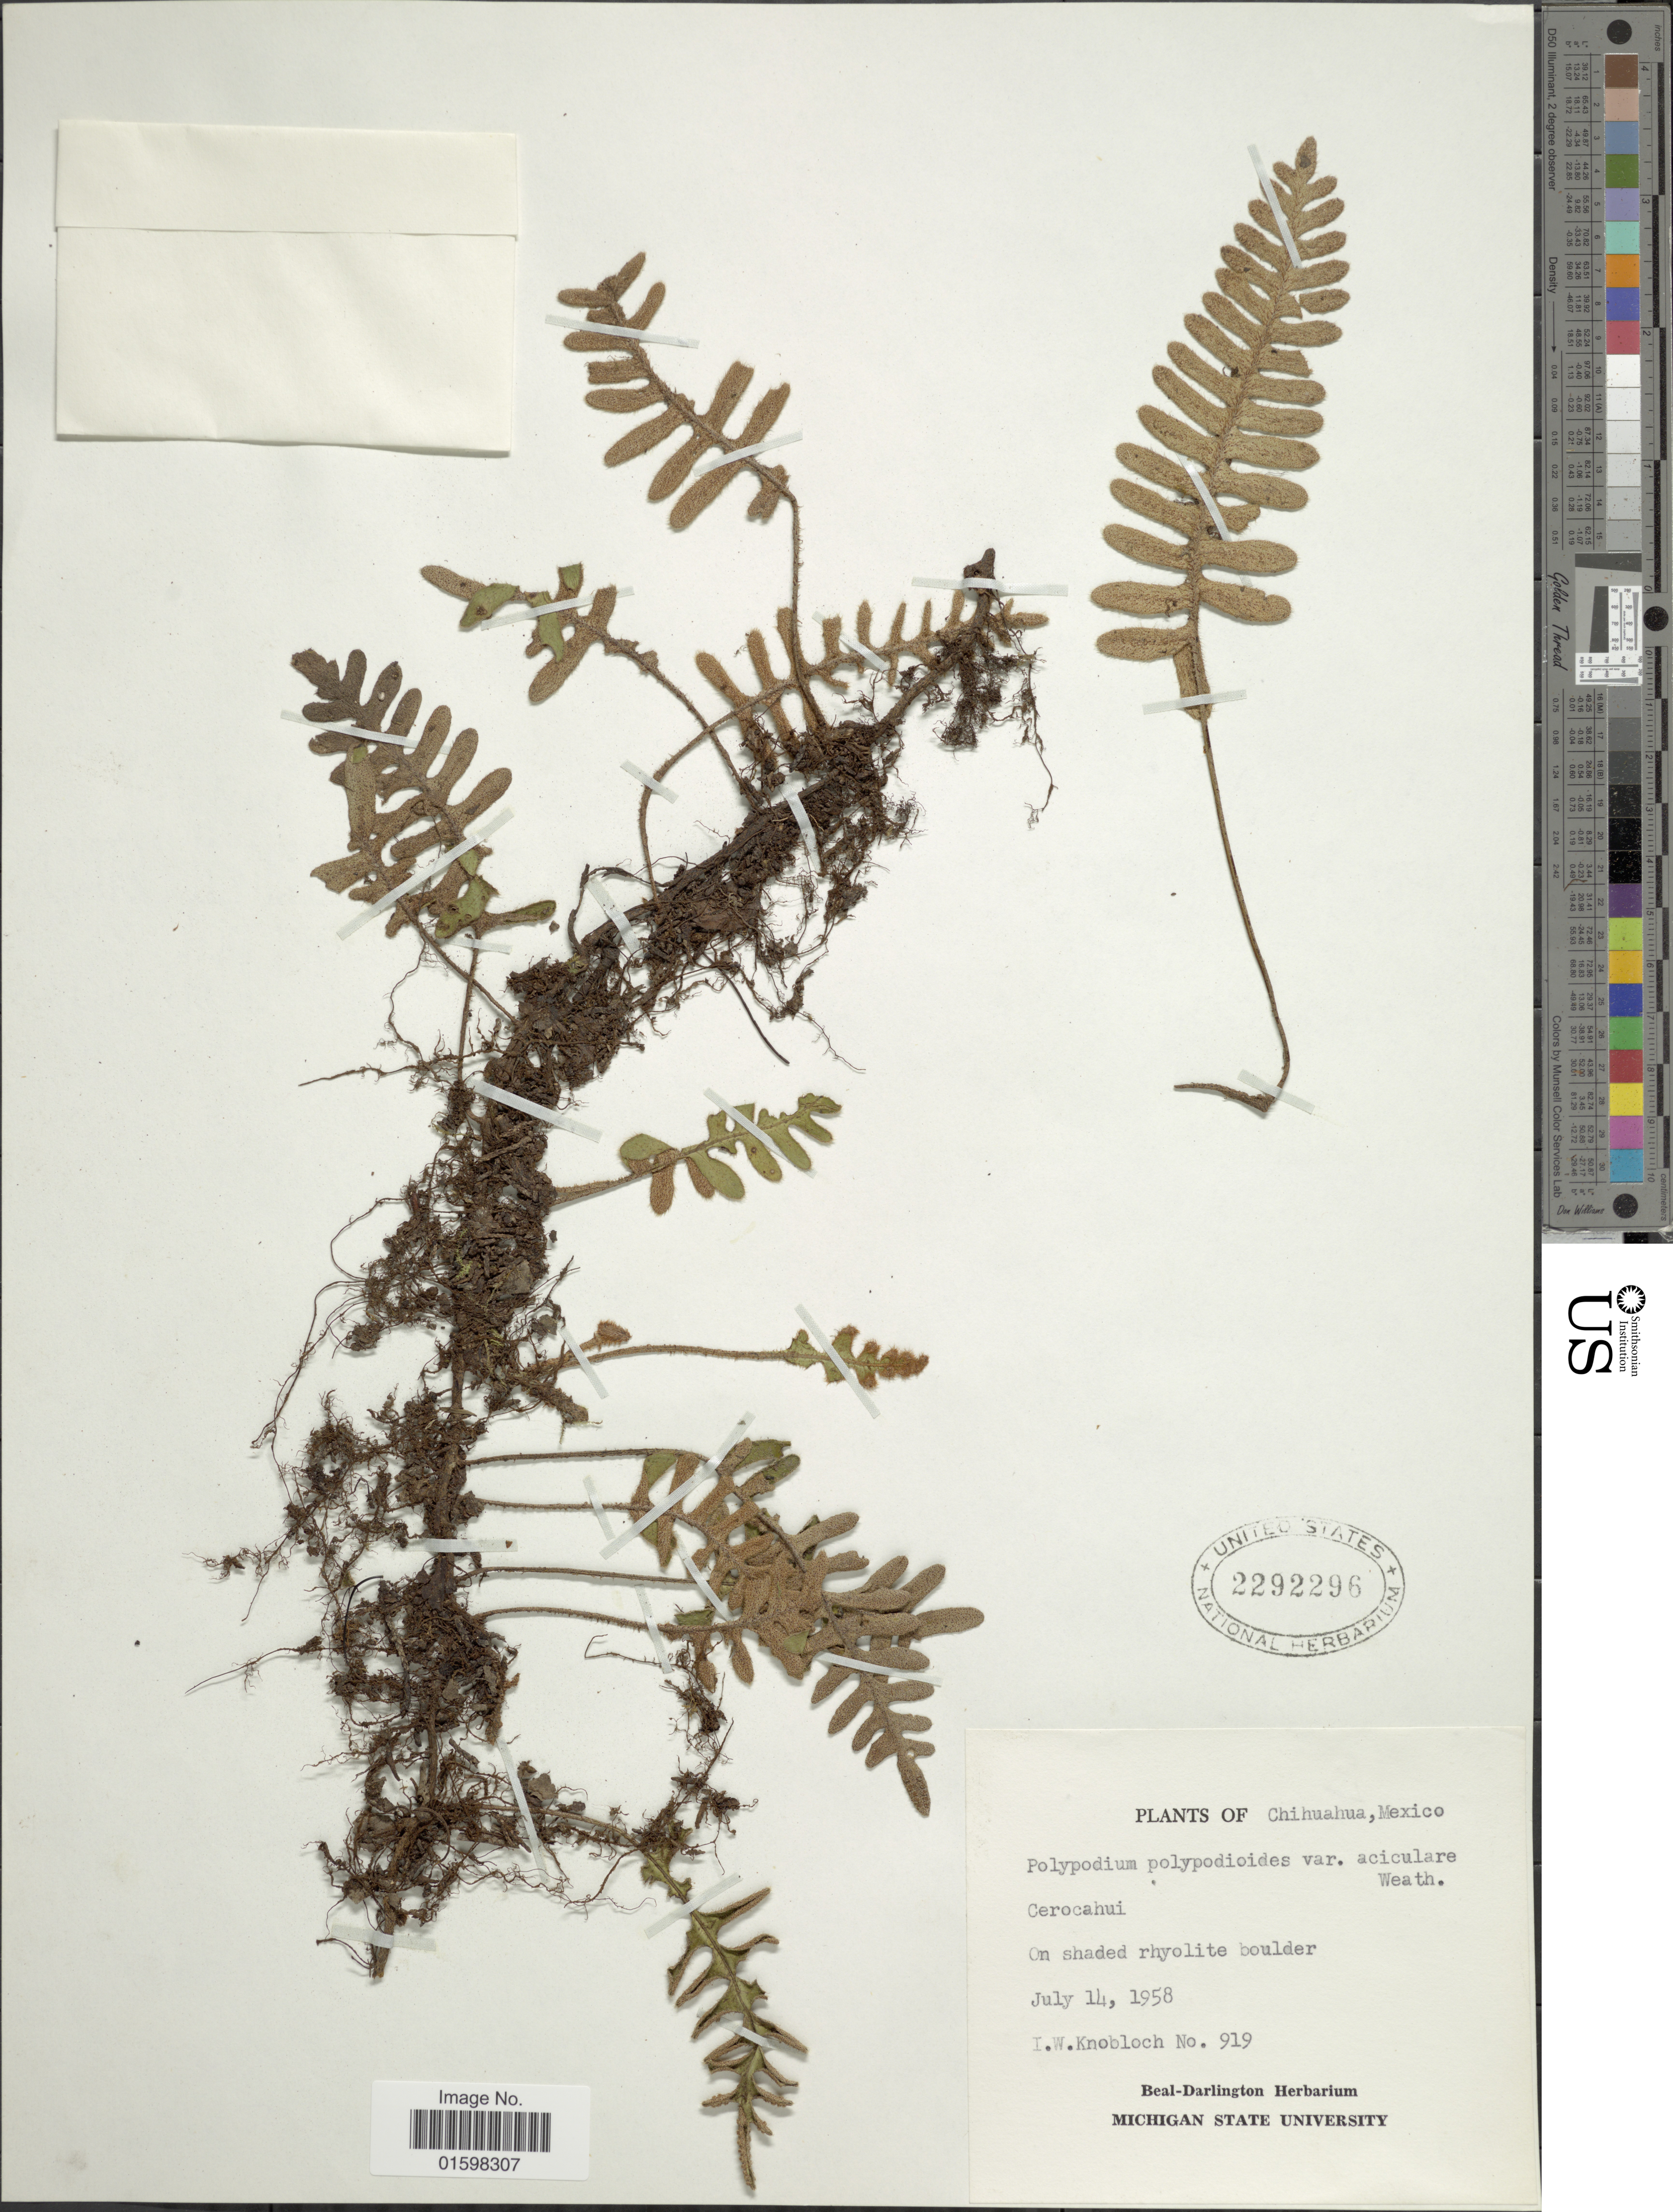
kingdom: Plantae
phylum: Tracheophyta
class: Polypodiopsida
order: Polypodiales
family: Polypodiaceae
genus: Pleopeltis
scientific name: Pleopeltis polypodioides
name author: (L.) E.G. Andrews & Windham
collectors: I. W. Knobloch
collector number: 919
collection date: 1958-07-14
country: Mexico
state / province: Chihuahua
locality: Cerocahui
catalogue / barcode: US 2292296